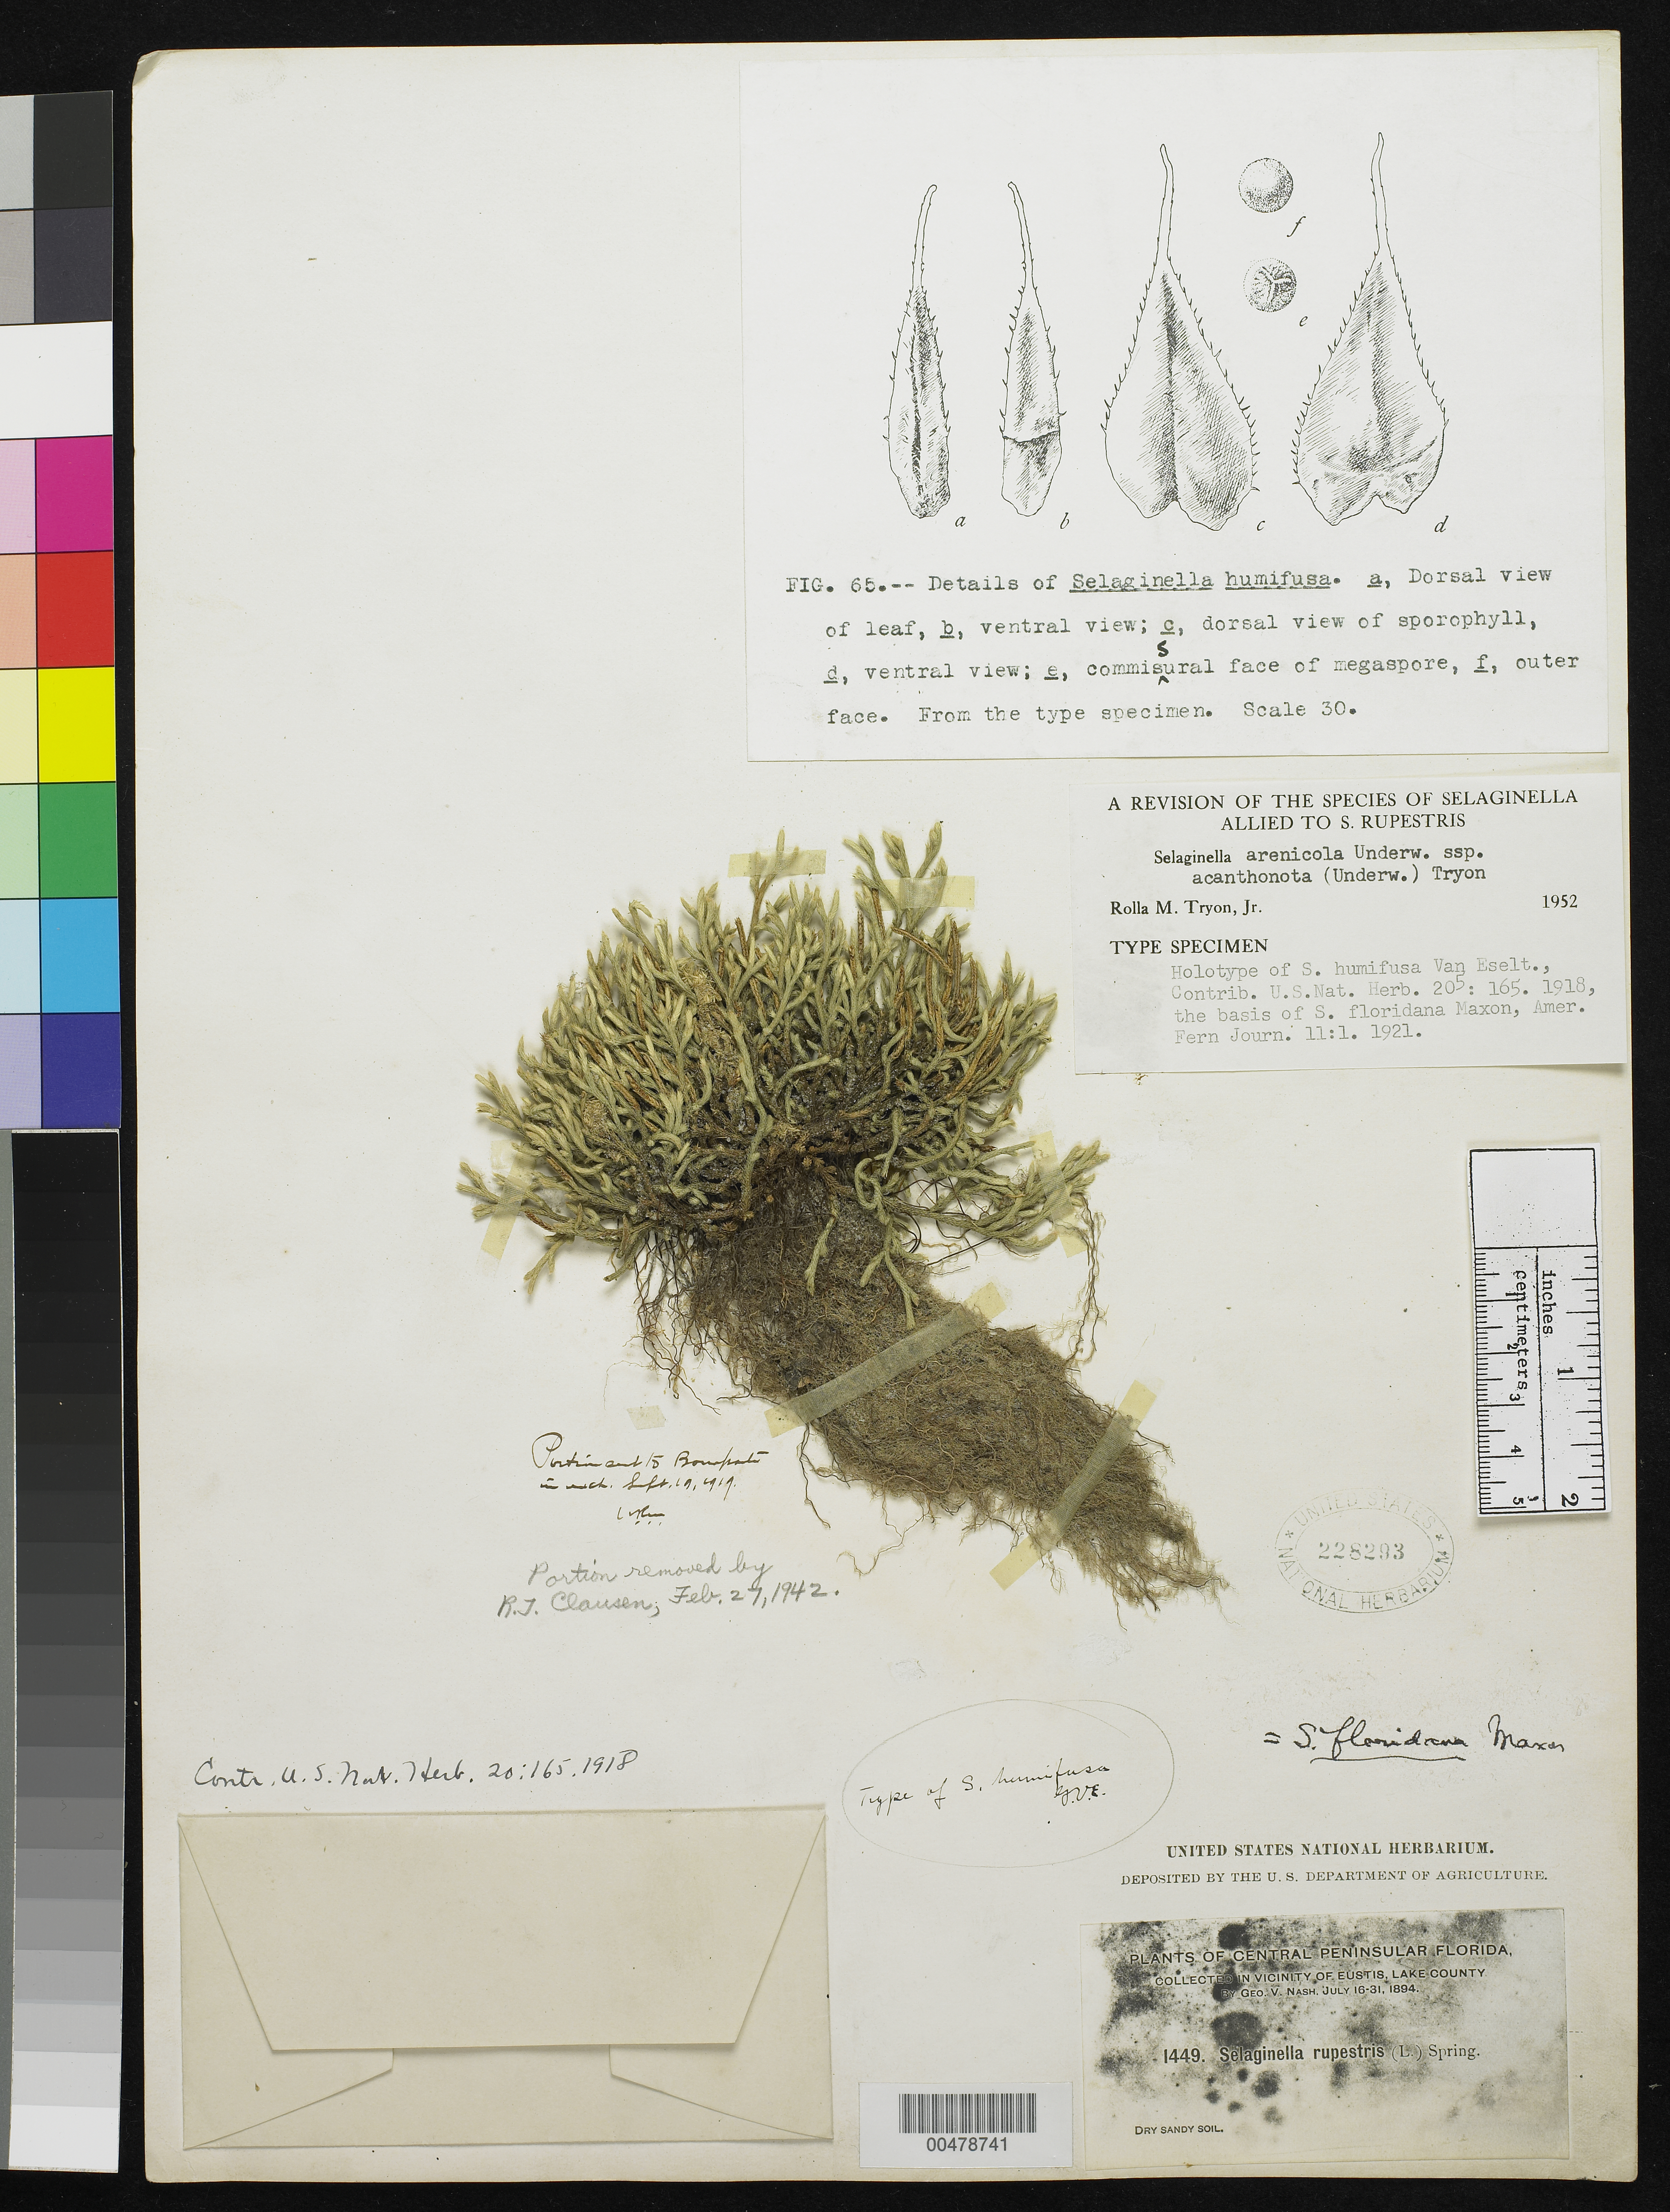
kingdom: Plantae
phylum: Tracheophyta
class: Lycopodiopsida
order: Selaginellales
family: Selaginellaceae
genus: Selaginella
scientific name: Selaginella humifusa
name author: Van Eselt.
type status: Holotype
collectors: G. V. Nash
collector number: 1449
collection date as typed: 16 Jul 1894 to 31 Jul 1894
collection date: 1894-07-16/1894-07-31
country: United States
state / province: Florida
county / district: Lake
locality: Vicinity of Eustis, Lake County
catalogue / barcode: US 228293